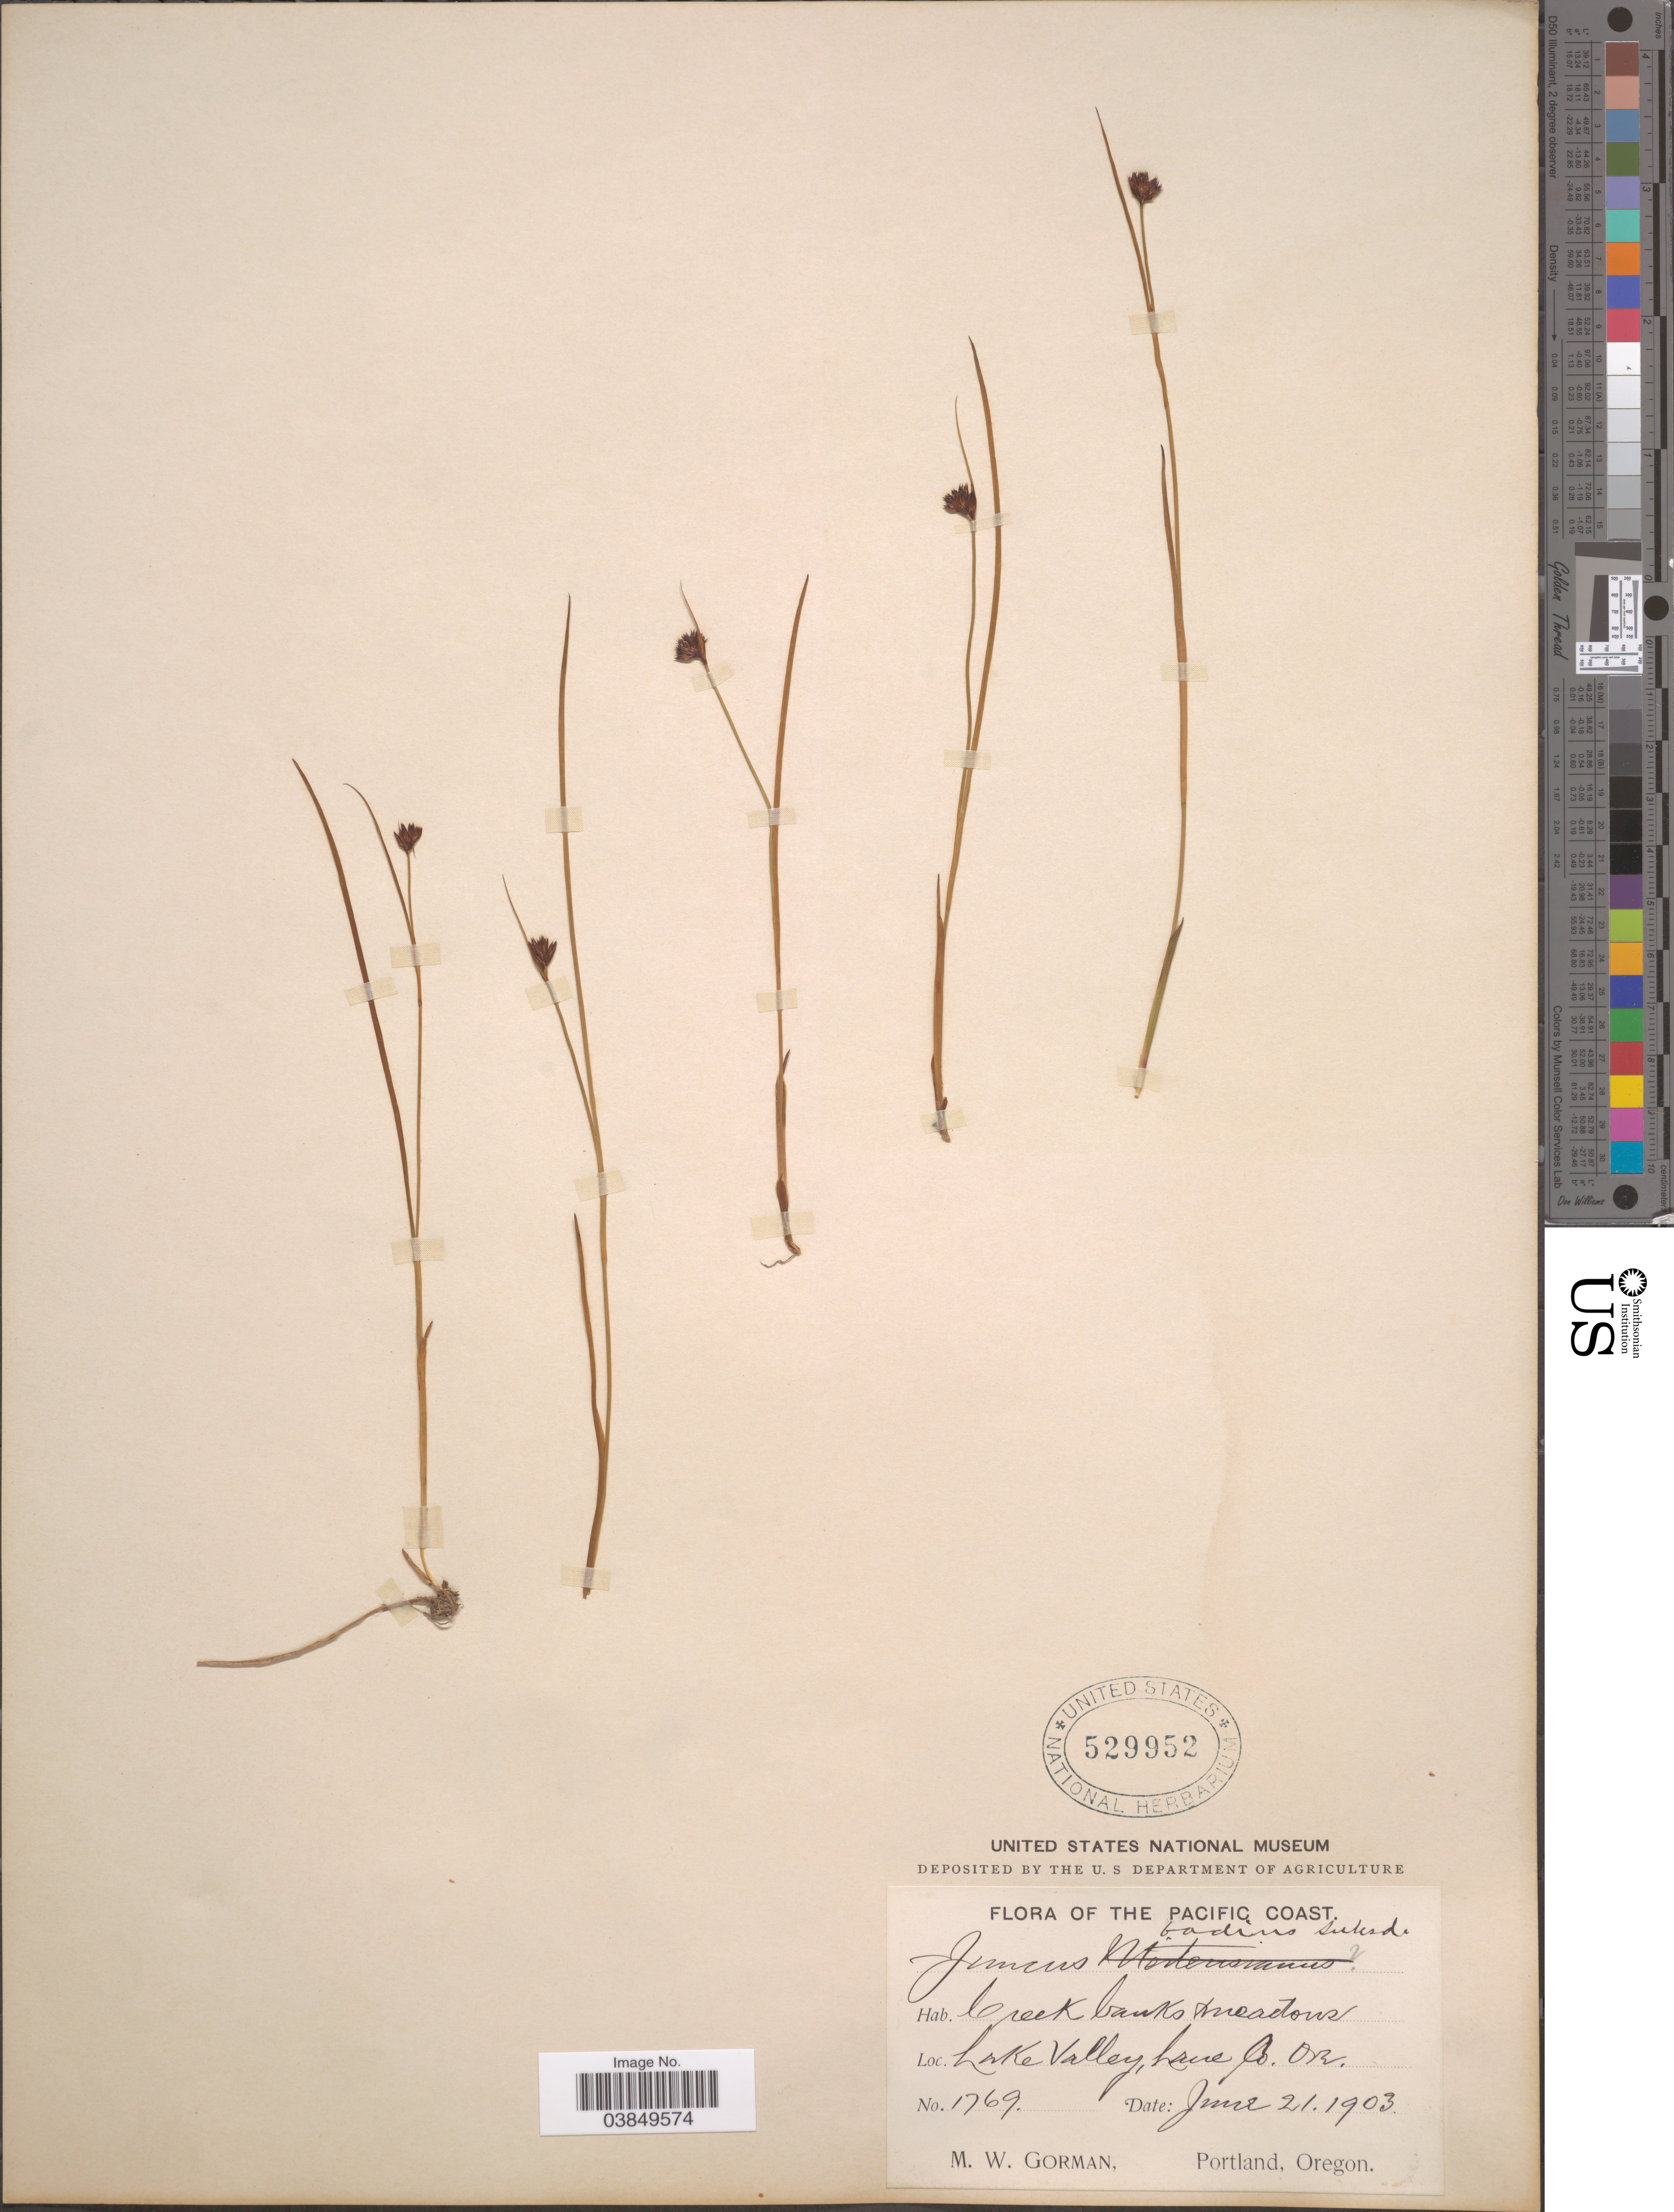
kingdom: Plantae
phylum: Tracheophyta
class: Liliopsida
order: Poales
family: Juncaceae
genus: Juncus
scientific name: Juncus badius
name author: Suksd.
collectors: M. W. Gorman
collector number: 1769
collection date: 1903-06-21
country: United States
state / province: Oregon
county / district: Lane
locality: The Pacific Coast. Lake Valley, Lane Co.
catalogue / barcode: US 529952